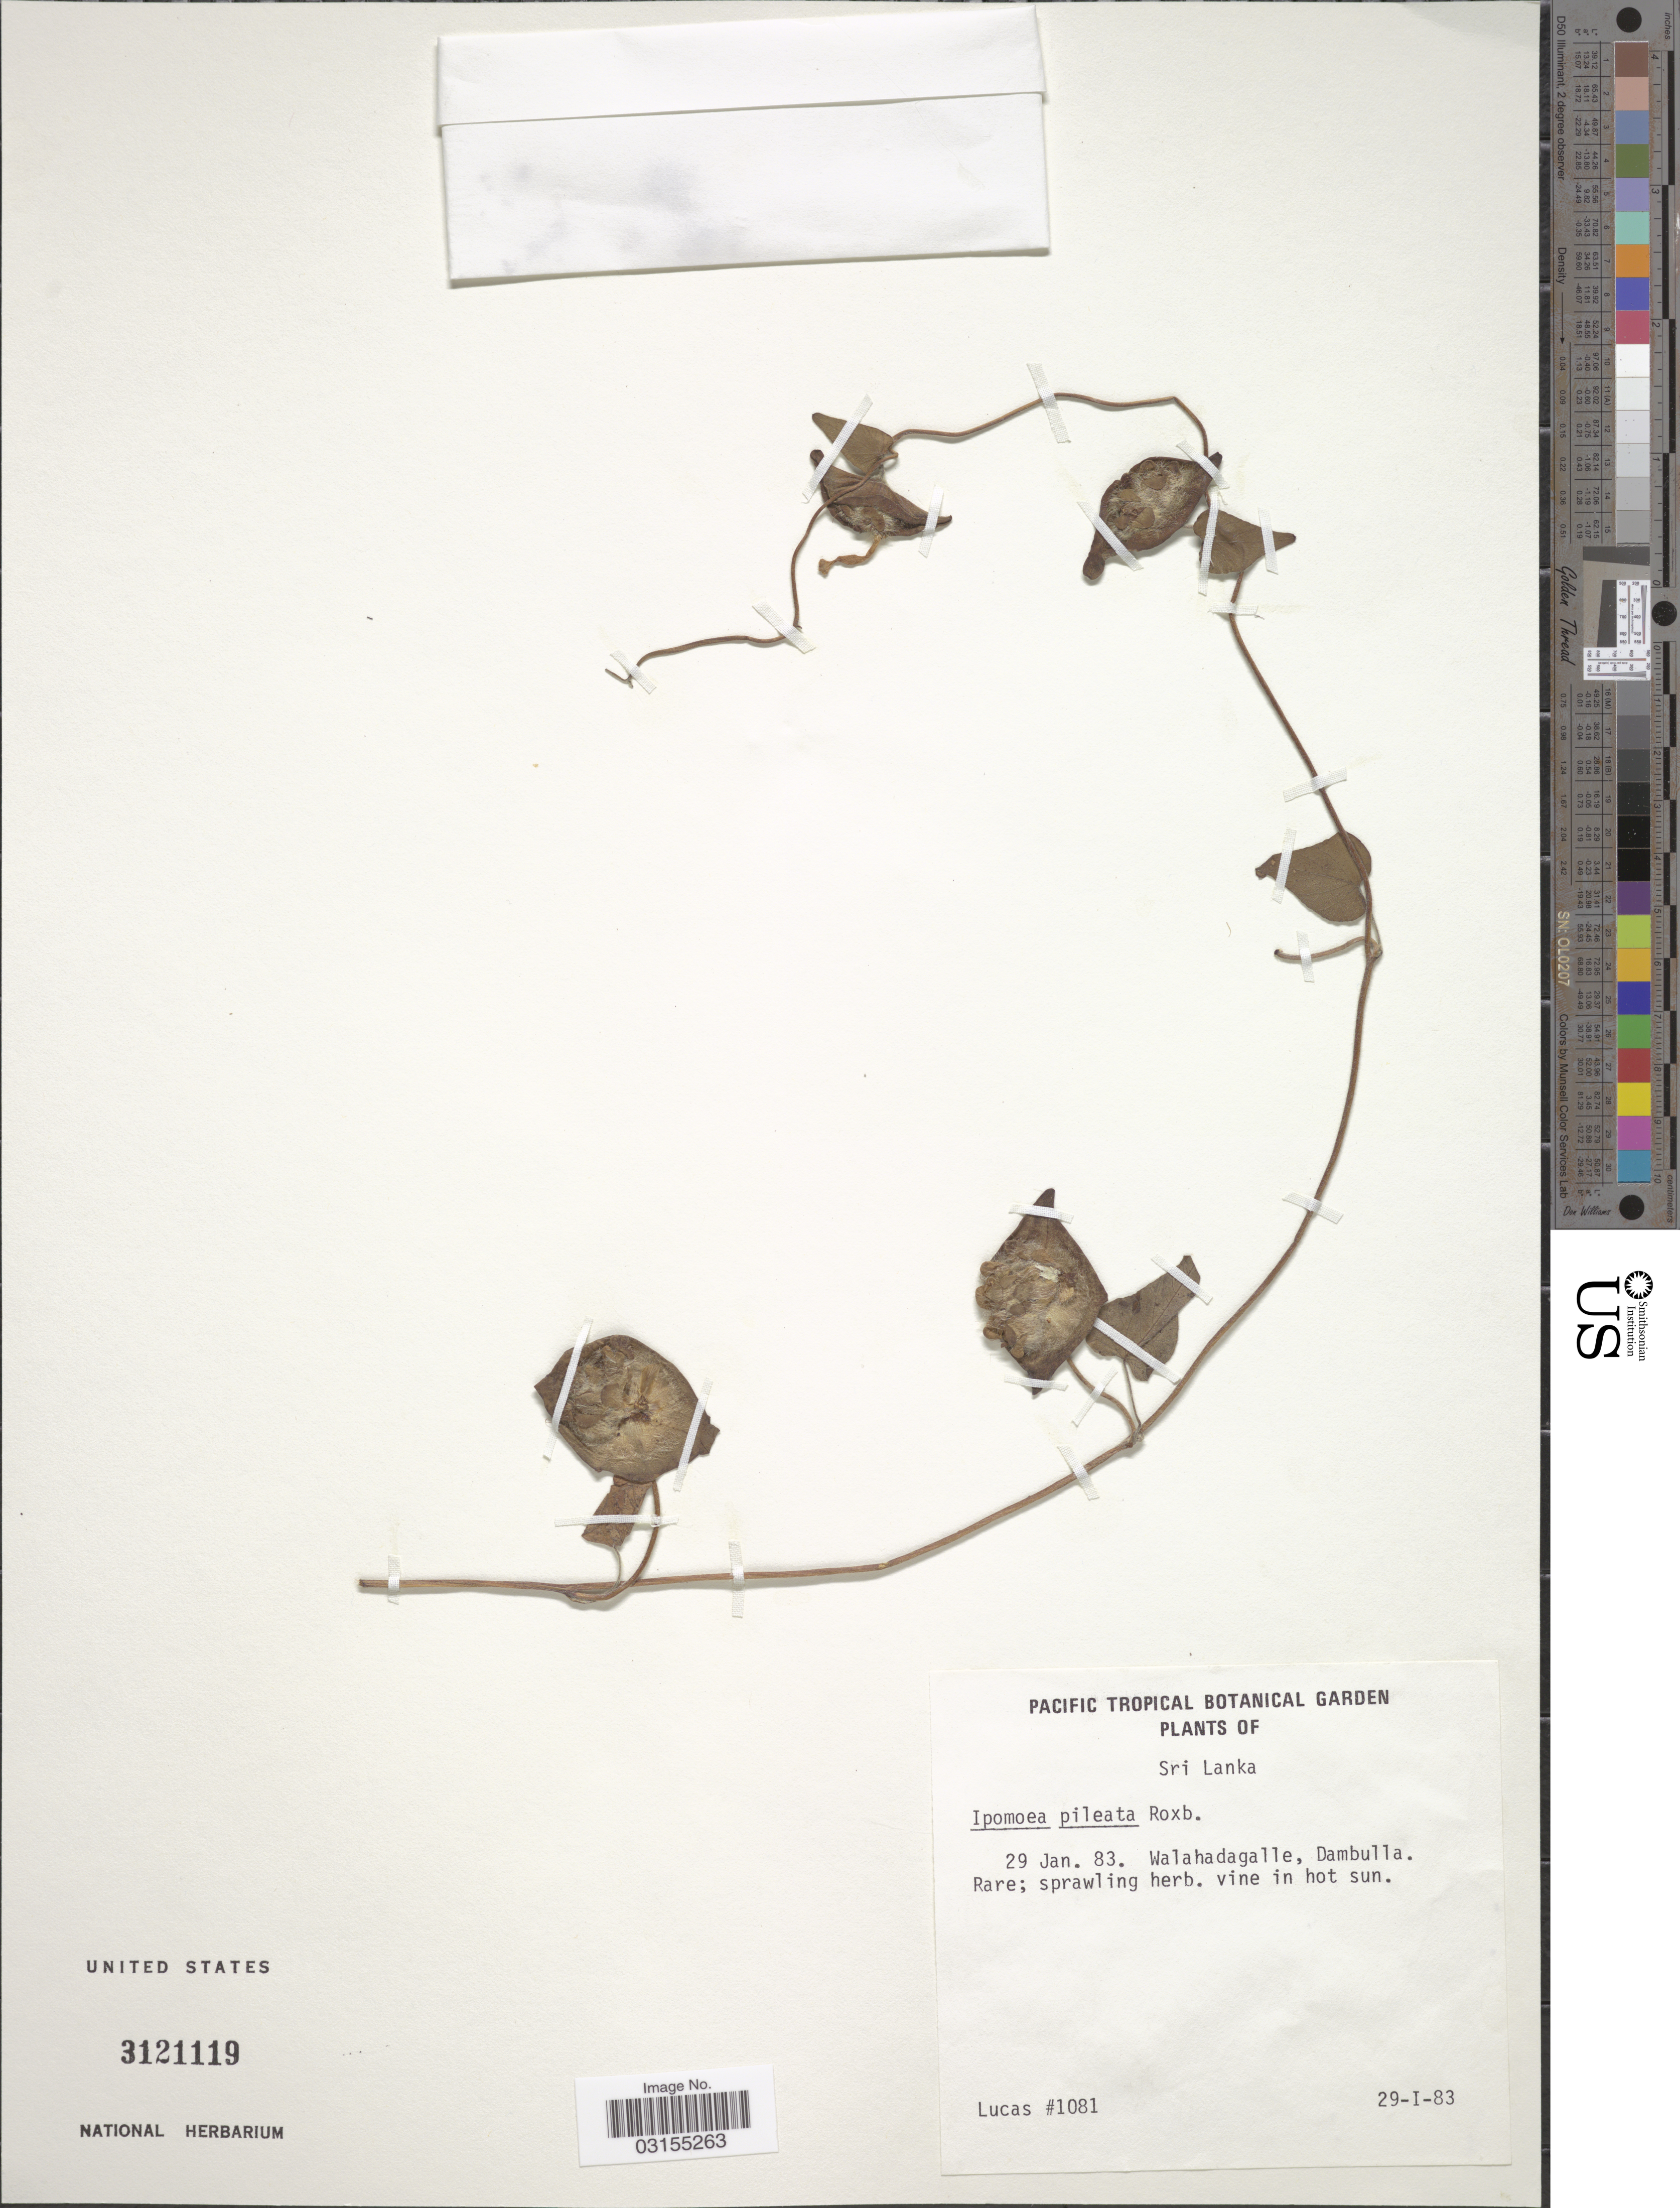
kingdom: Plantae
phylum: Tracheophyta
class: Magnoliopsida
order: Solanales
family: Convolvulaceae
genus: Ipomoea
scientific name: Ipomoea pileata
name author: Roxb.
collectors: Lucas, --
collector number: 1081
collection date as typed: Transcribed d/m/y: 29/1/83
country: Sri Lanka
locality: Walahadagalle, Dambulla.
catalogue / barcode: US 3121119